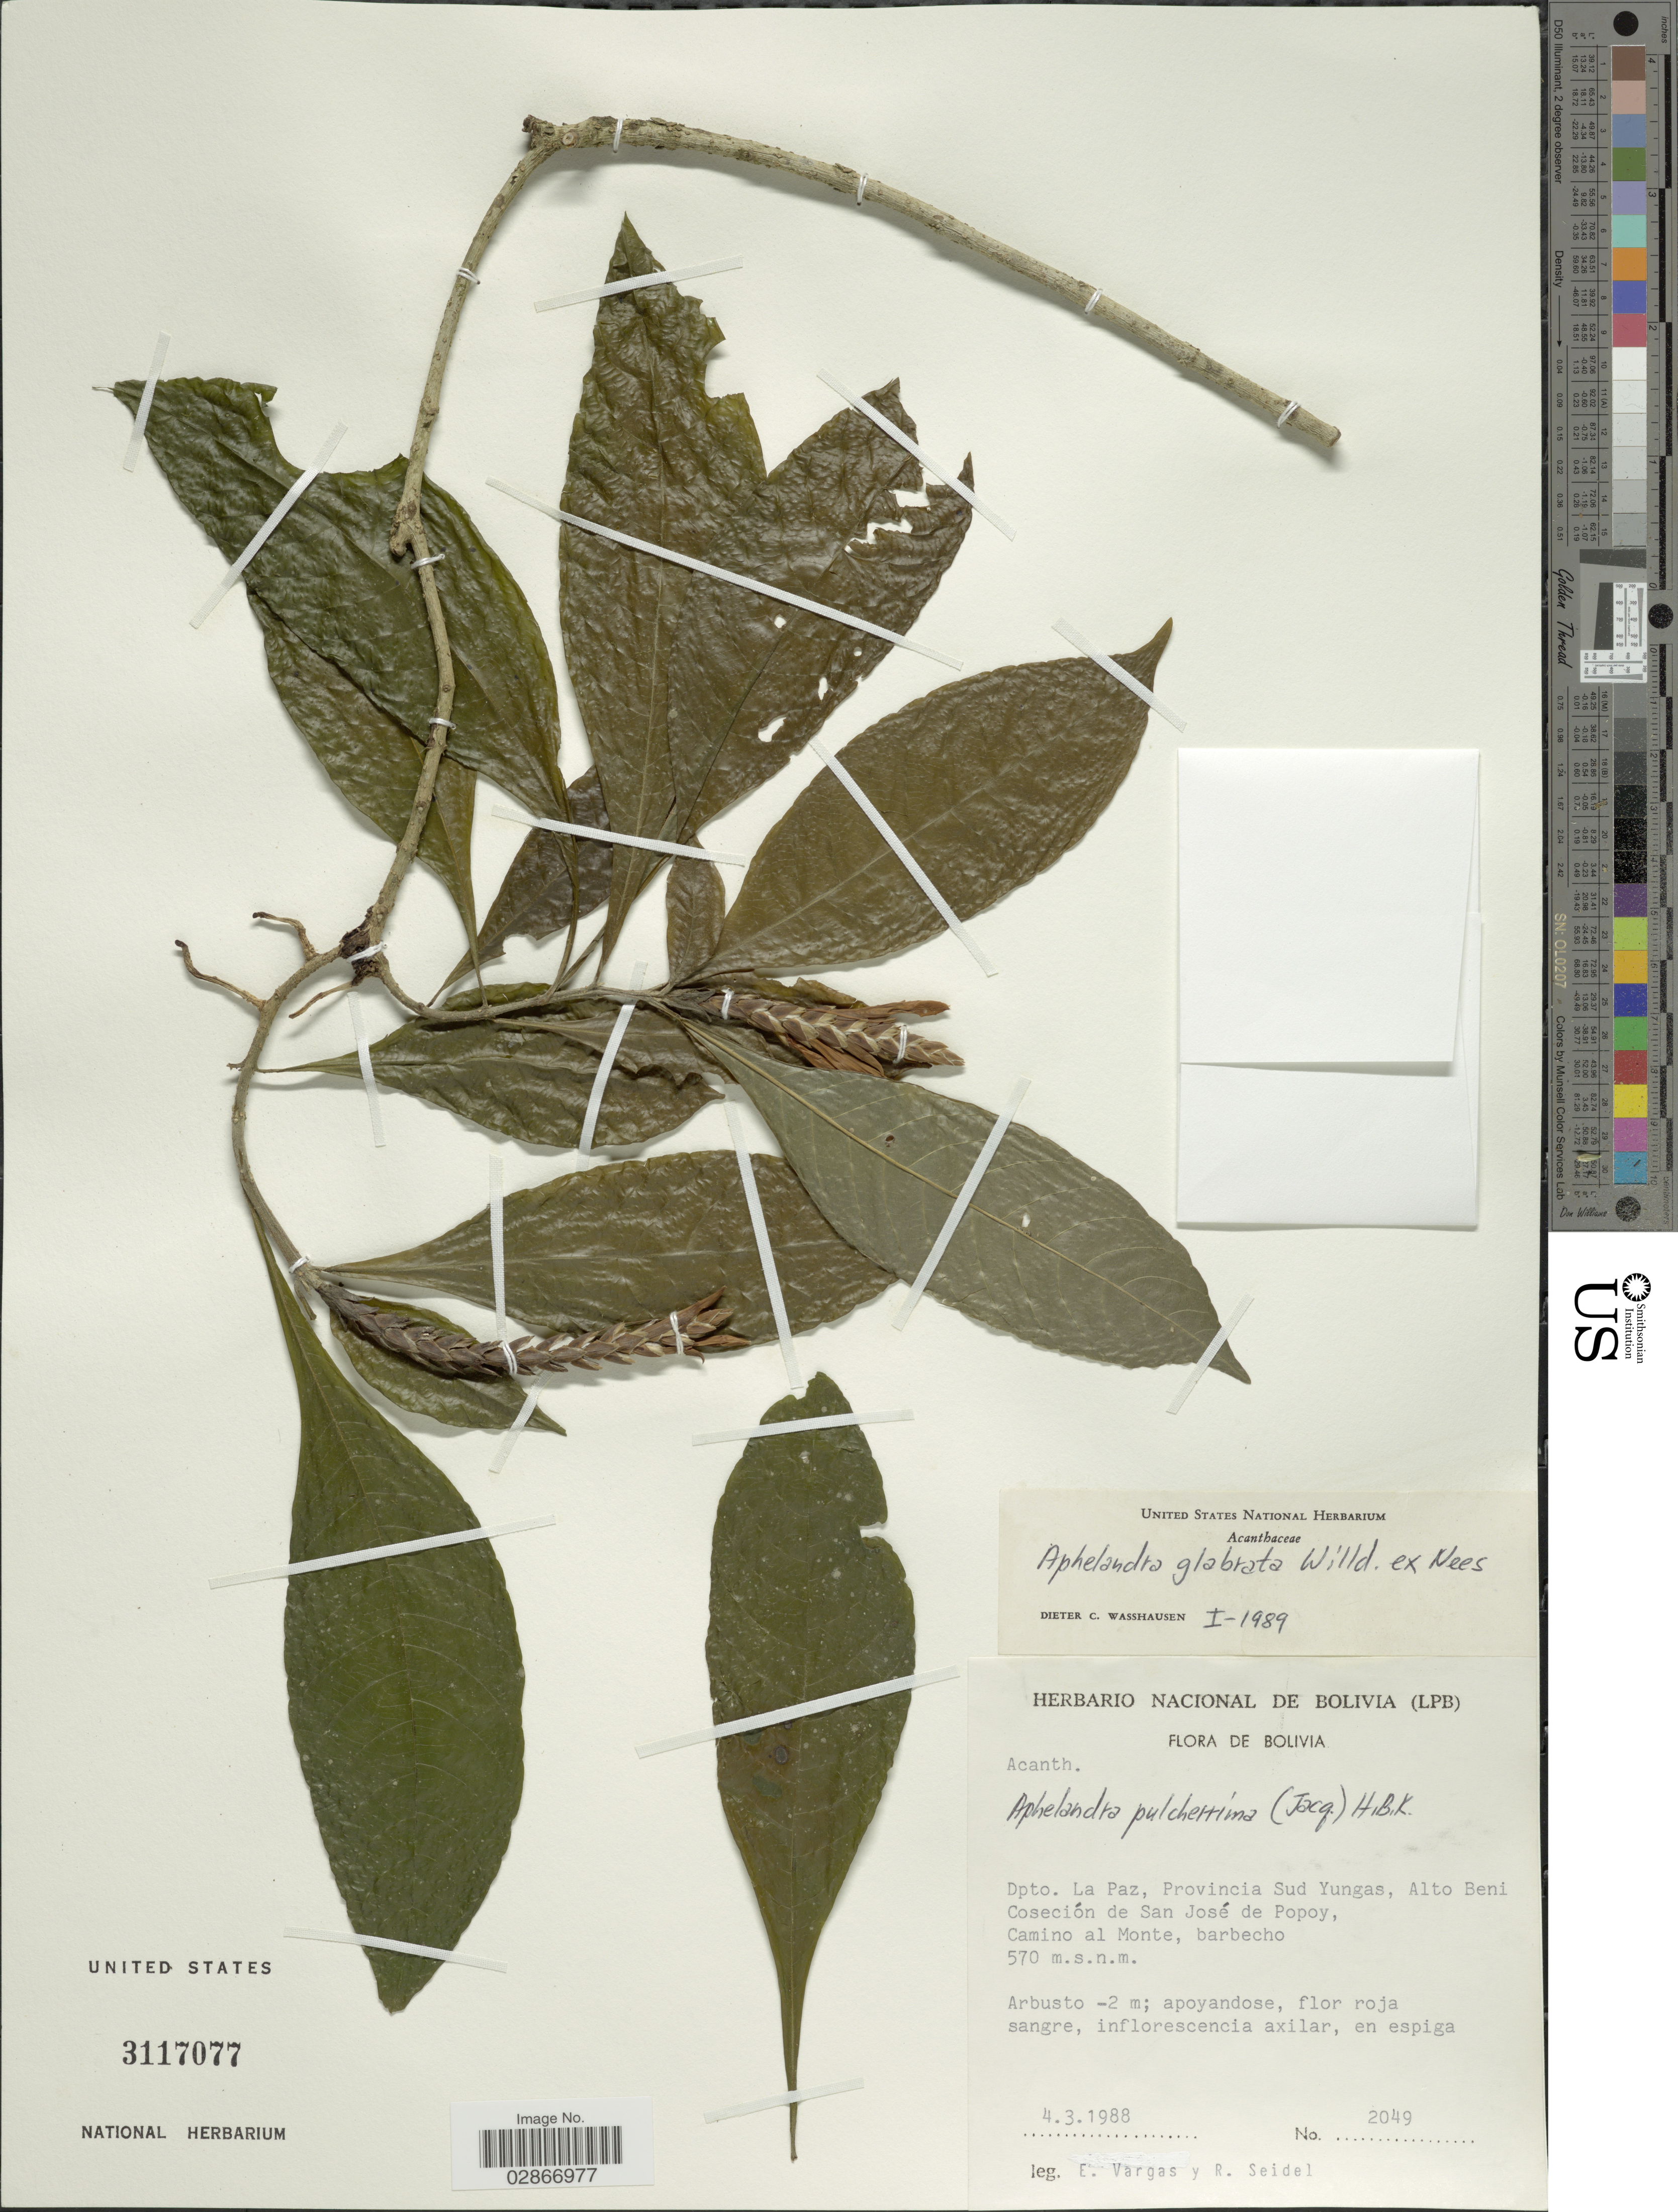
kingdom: Plantae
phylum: Tracheophyta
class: Magnoliopsida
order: Lamiales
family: Acanthaceae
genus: Aphelandra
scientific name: Aphelandra glabrata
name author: Willd. ex Nees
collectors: E. Vargas & R. Seidel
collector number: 2049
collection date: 1988-03-04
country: Bolivia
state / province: La Paz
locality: Dpto. La Paz, Provincia Sud Yungas, Alto Beni Coseción de San José de Popoy, Camino al Monte.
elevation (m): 570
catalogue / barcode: US 3117077